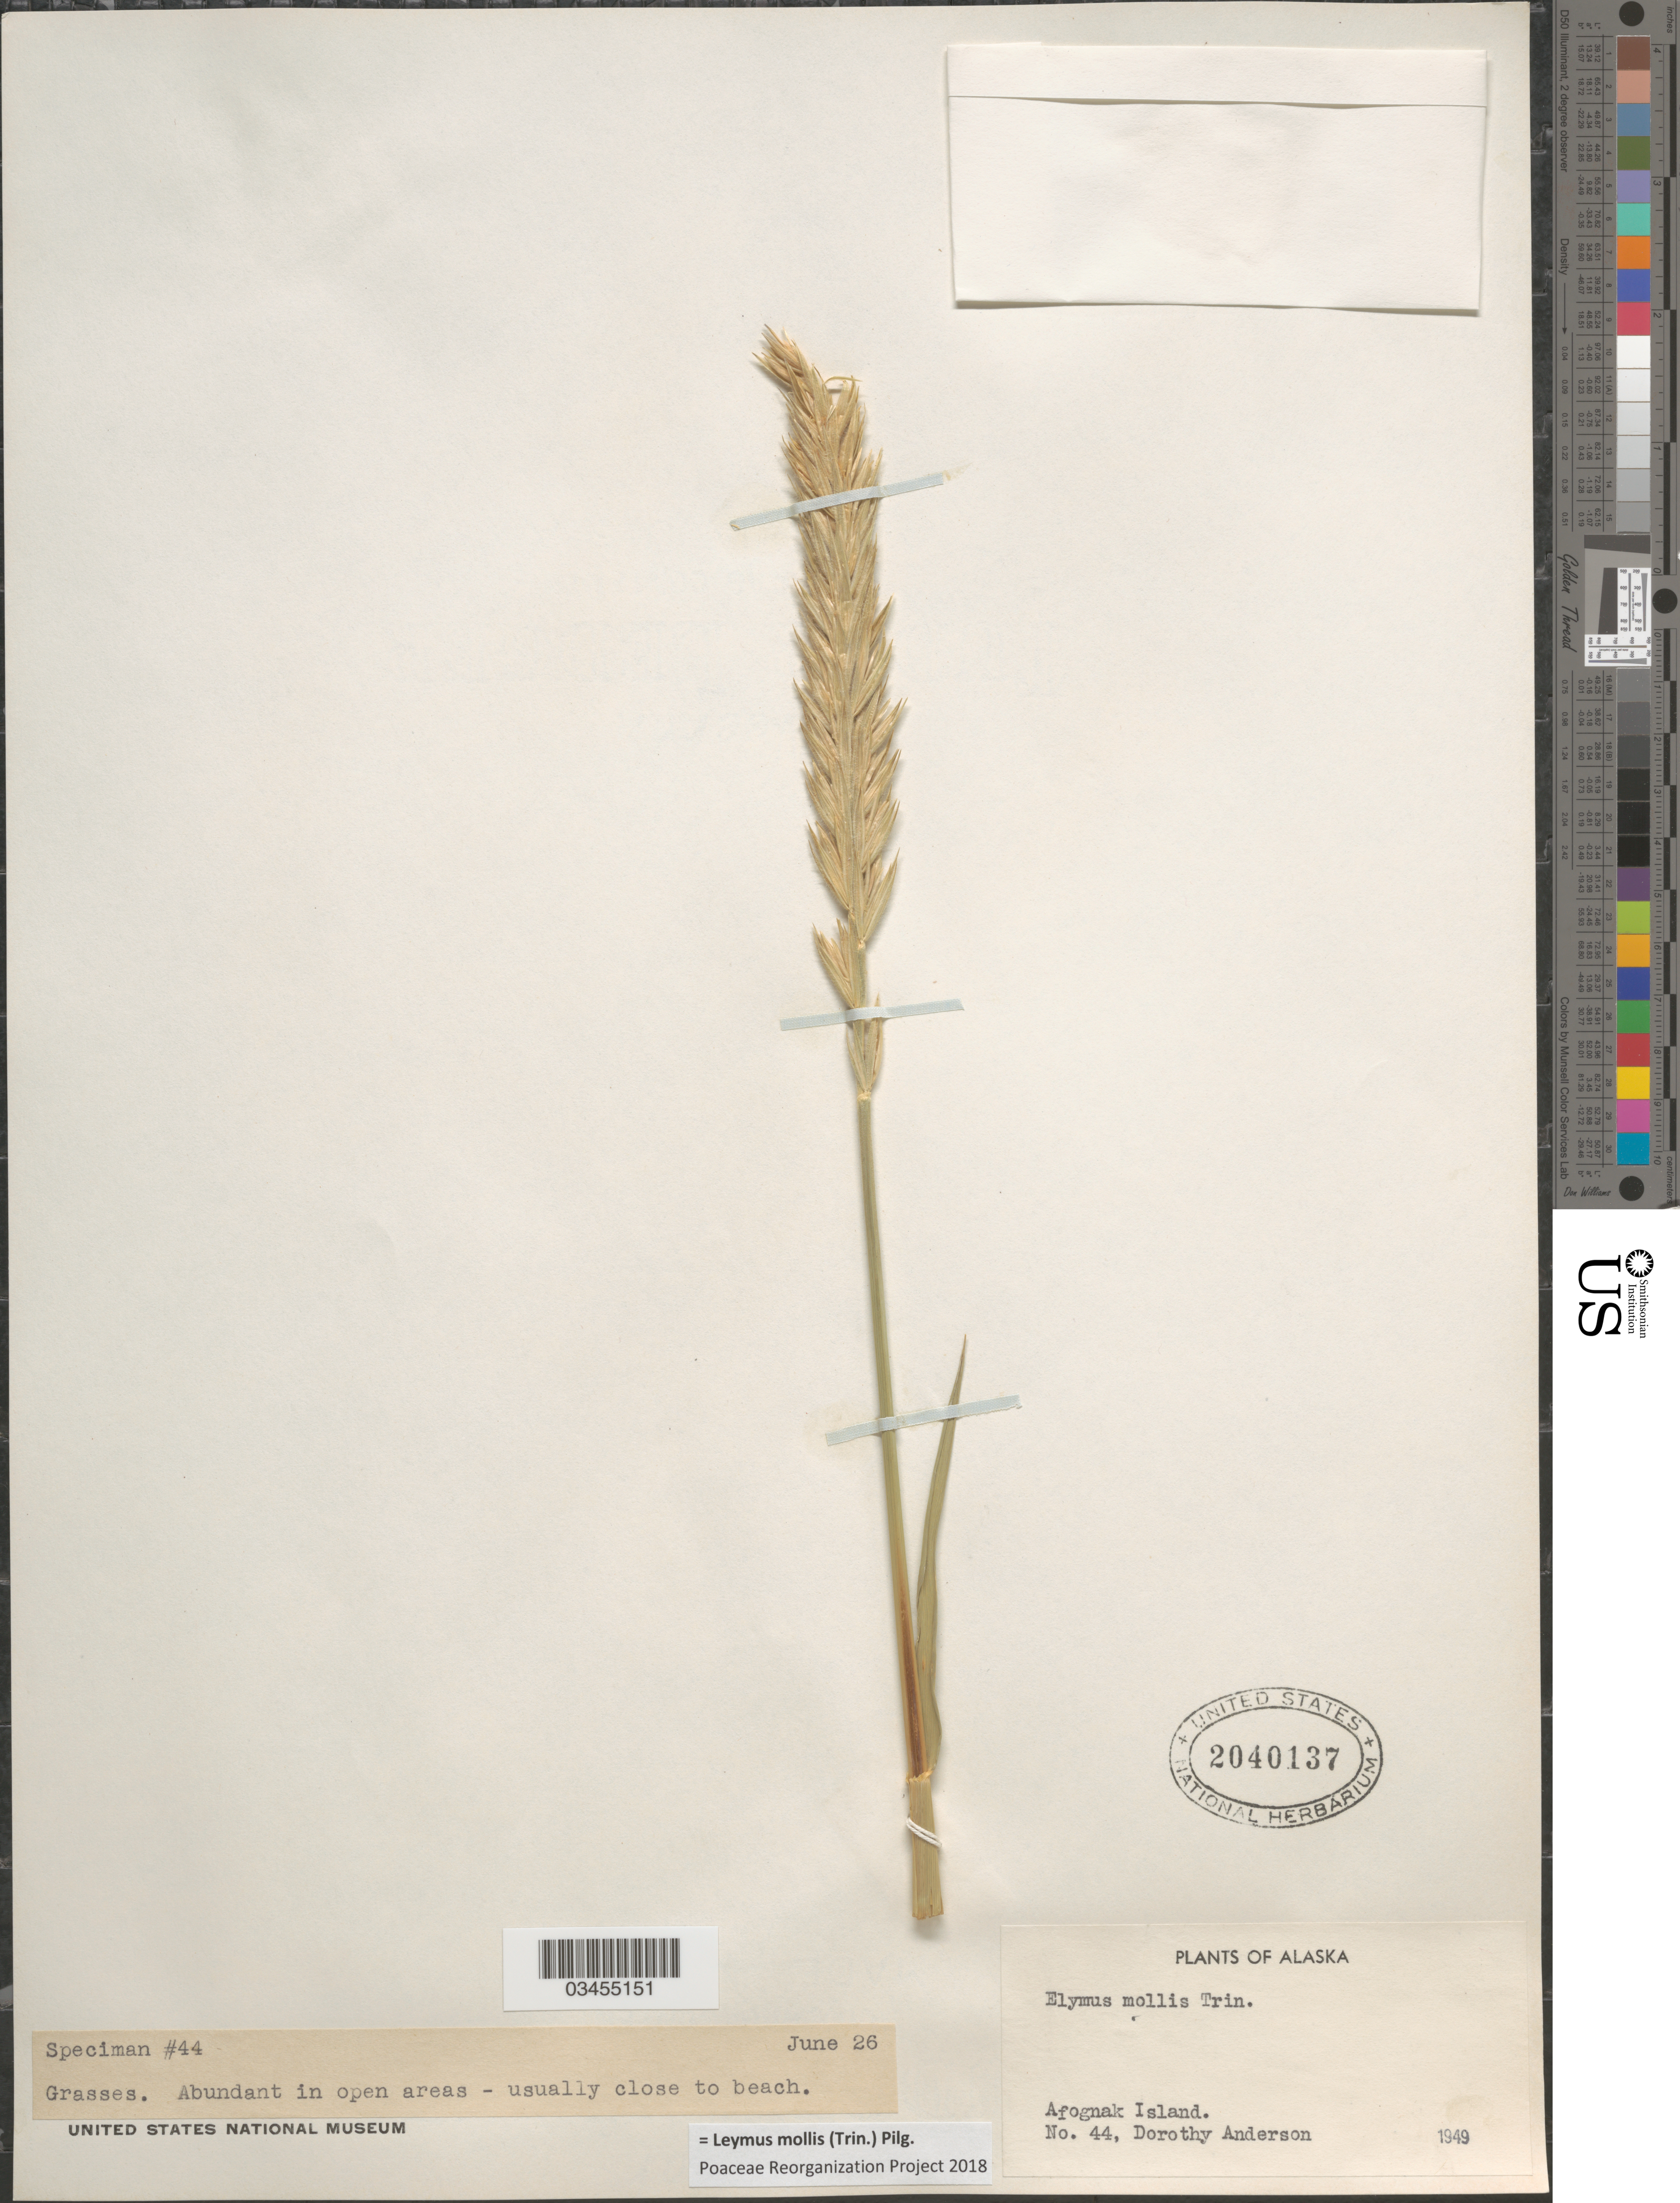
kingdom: Plantae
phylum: Tracheophyta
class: Liliopsida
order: Poales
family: Poaceae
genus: Leymus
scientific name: Leymus mollis subsp. mollis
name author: (Trin.) Pilg.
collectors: D. Anderson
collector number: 44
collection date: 1949-06-26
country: United States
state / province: Alaska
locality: Afognak Island.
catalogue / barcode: US 2040137